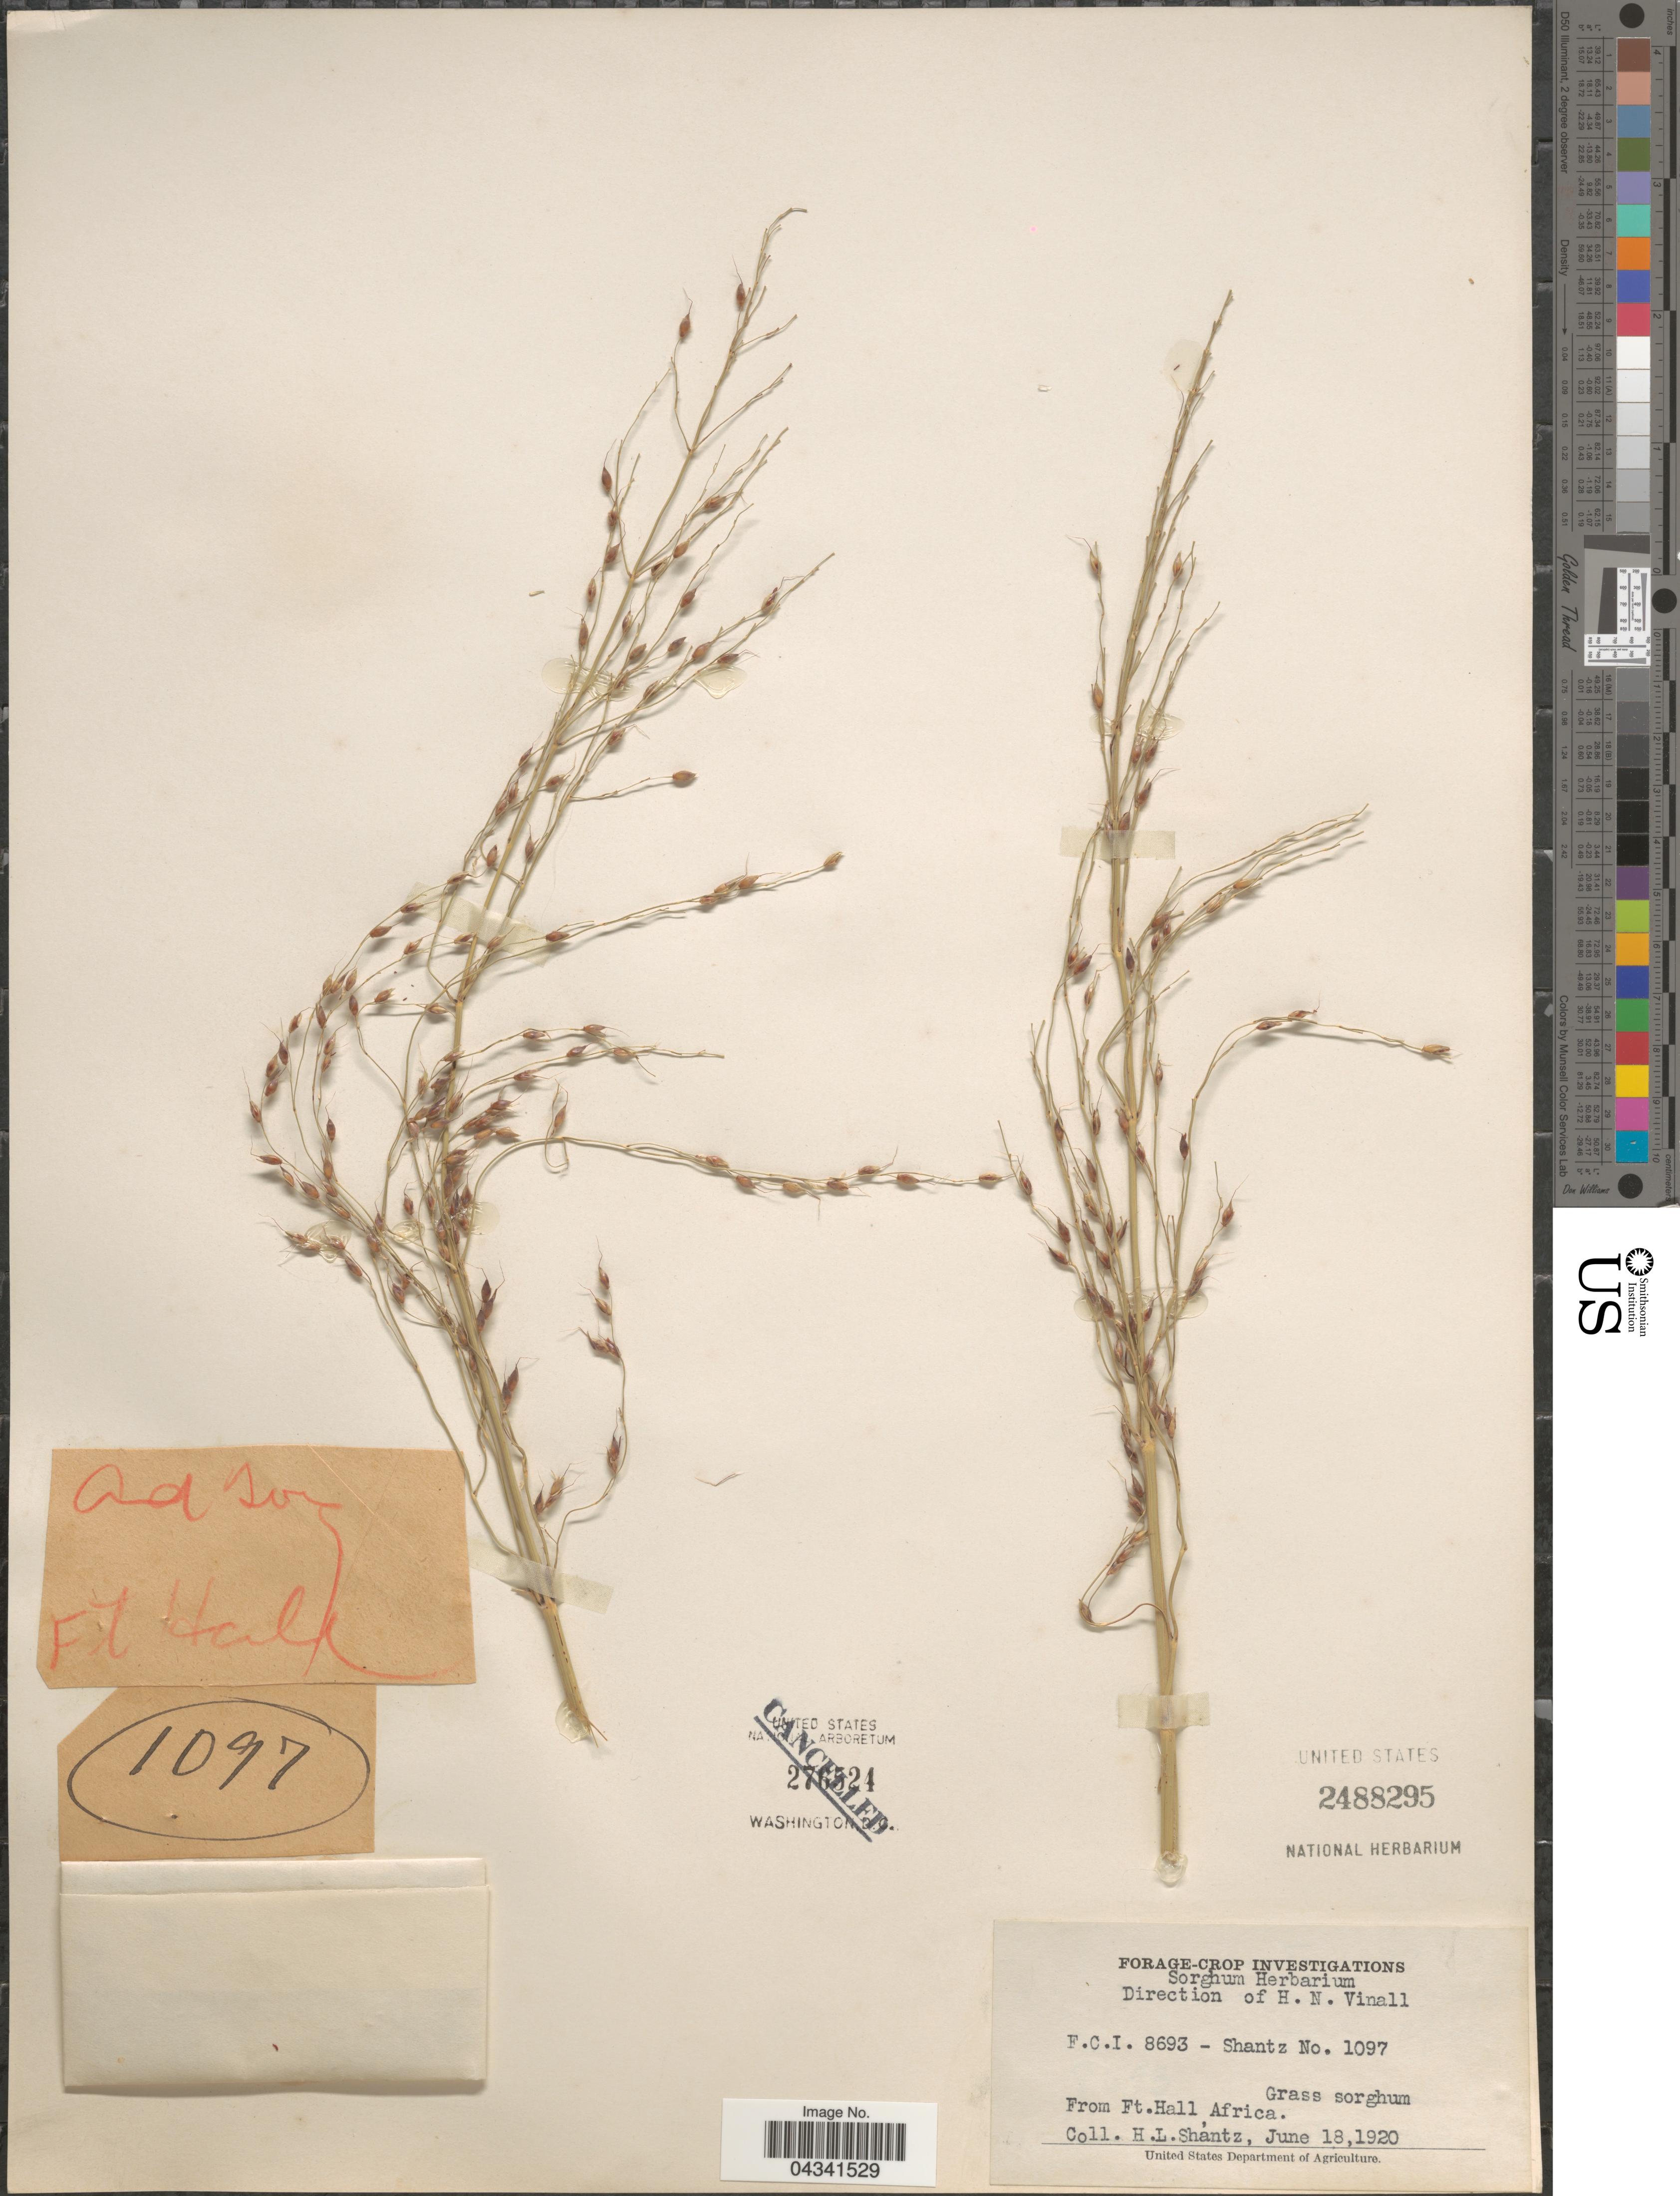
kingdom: Plantae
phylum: Tracheophyta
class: Liliopsida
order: Poales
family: Poaceae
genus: Sorghum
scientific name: Sorghum sp.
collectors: H. Shantz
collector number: F.C.I.8693/1097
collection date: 1920-06-18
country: Kenya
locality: From Ft. Hall Africa.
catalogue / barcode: US 2488295